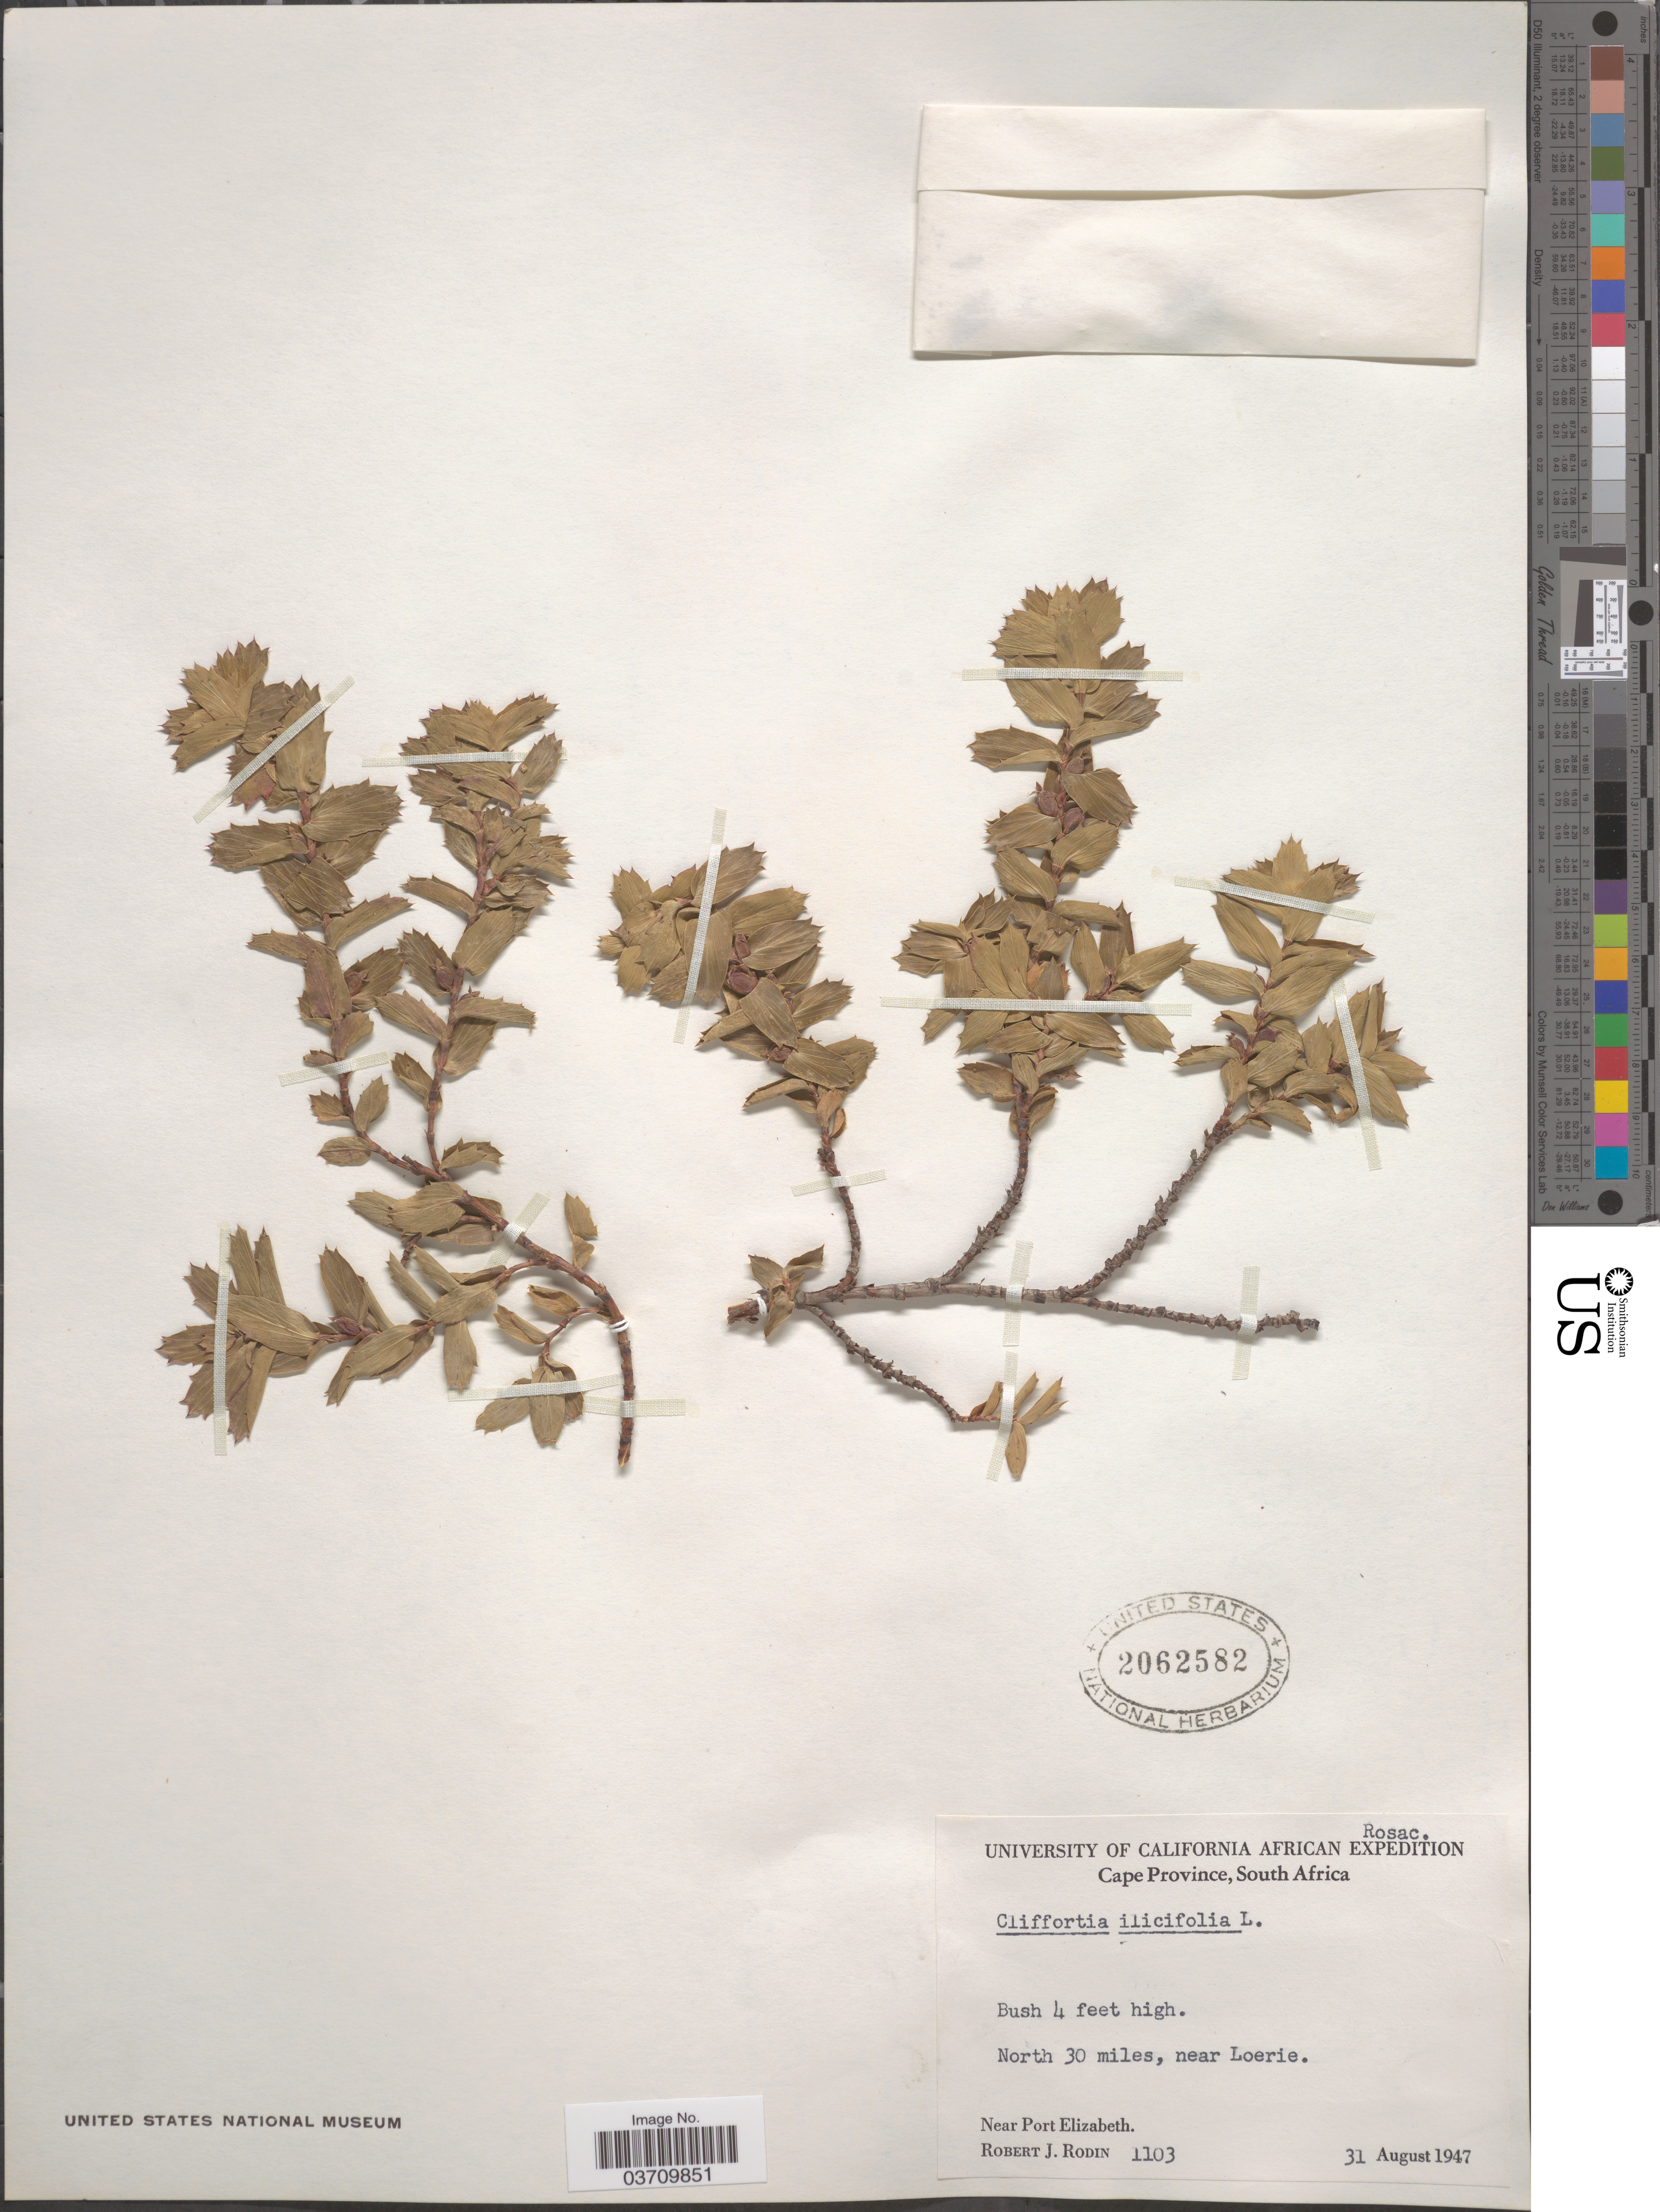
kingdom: Plantae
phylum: Tracheophyta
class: Magnoliopsida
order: Rosales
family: Rosaceae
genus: Cliffortia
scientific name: Cliffortia ilicifolia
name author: L.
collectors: R. J. Rodin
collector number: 1103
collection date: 1947-08-31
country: South Africa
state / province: Eastern Cape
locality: North miles, near Loerie. Near Port Elizabeth.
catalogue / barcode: US 2062582